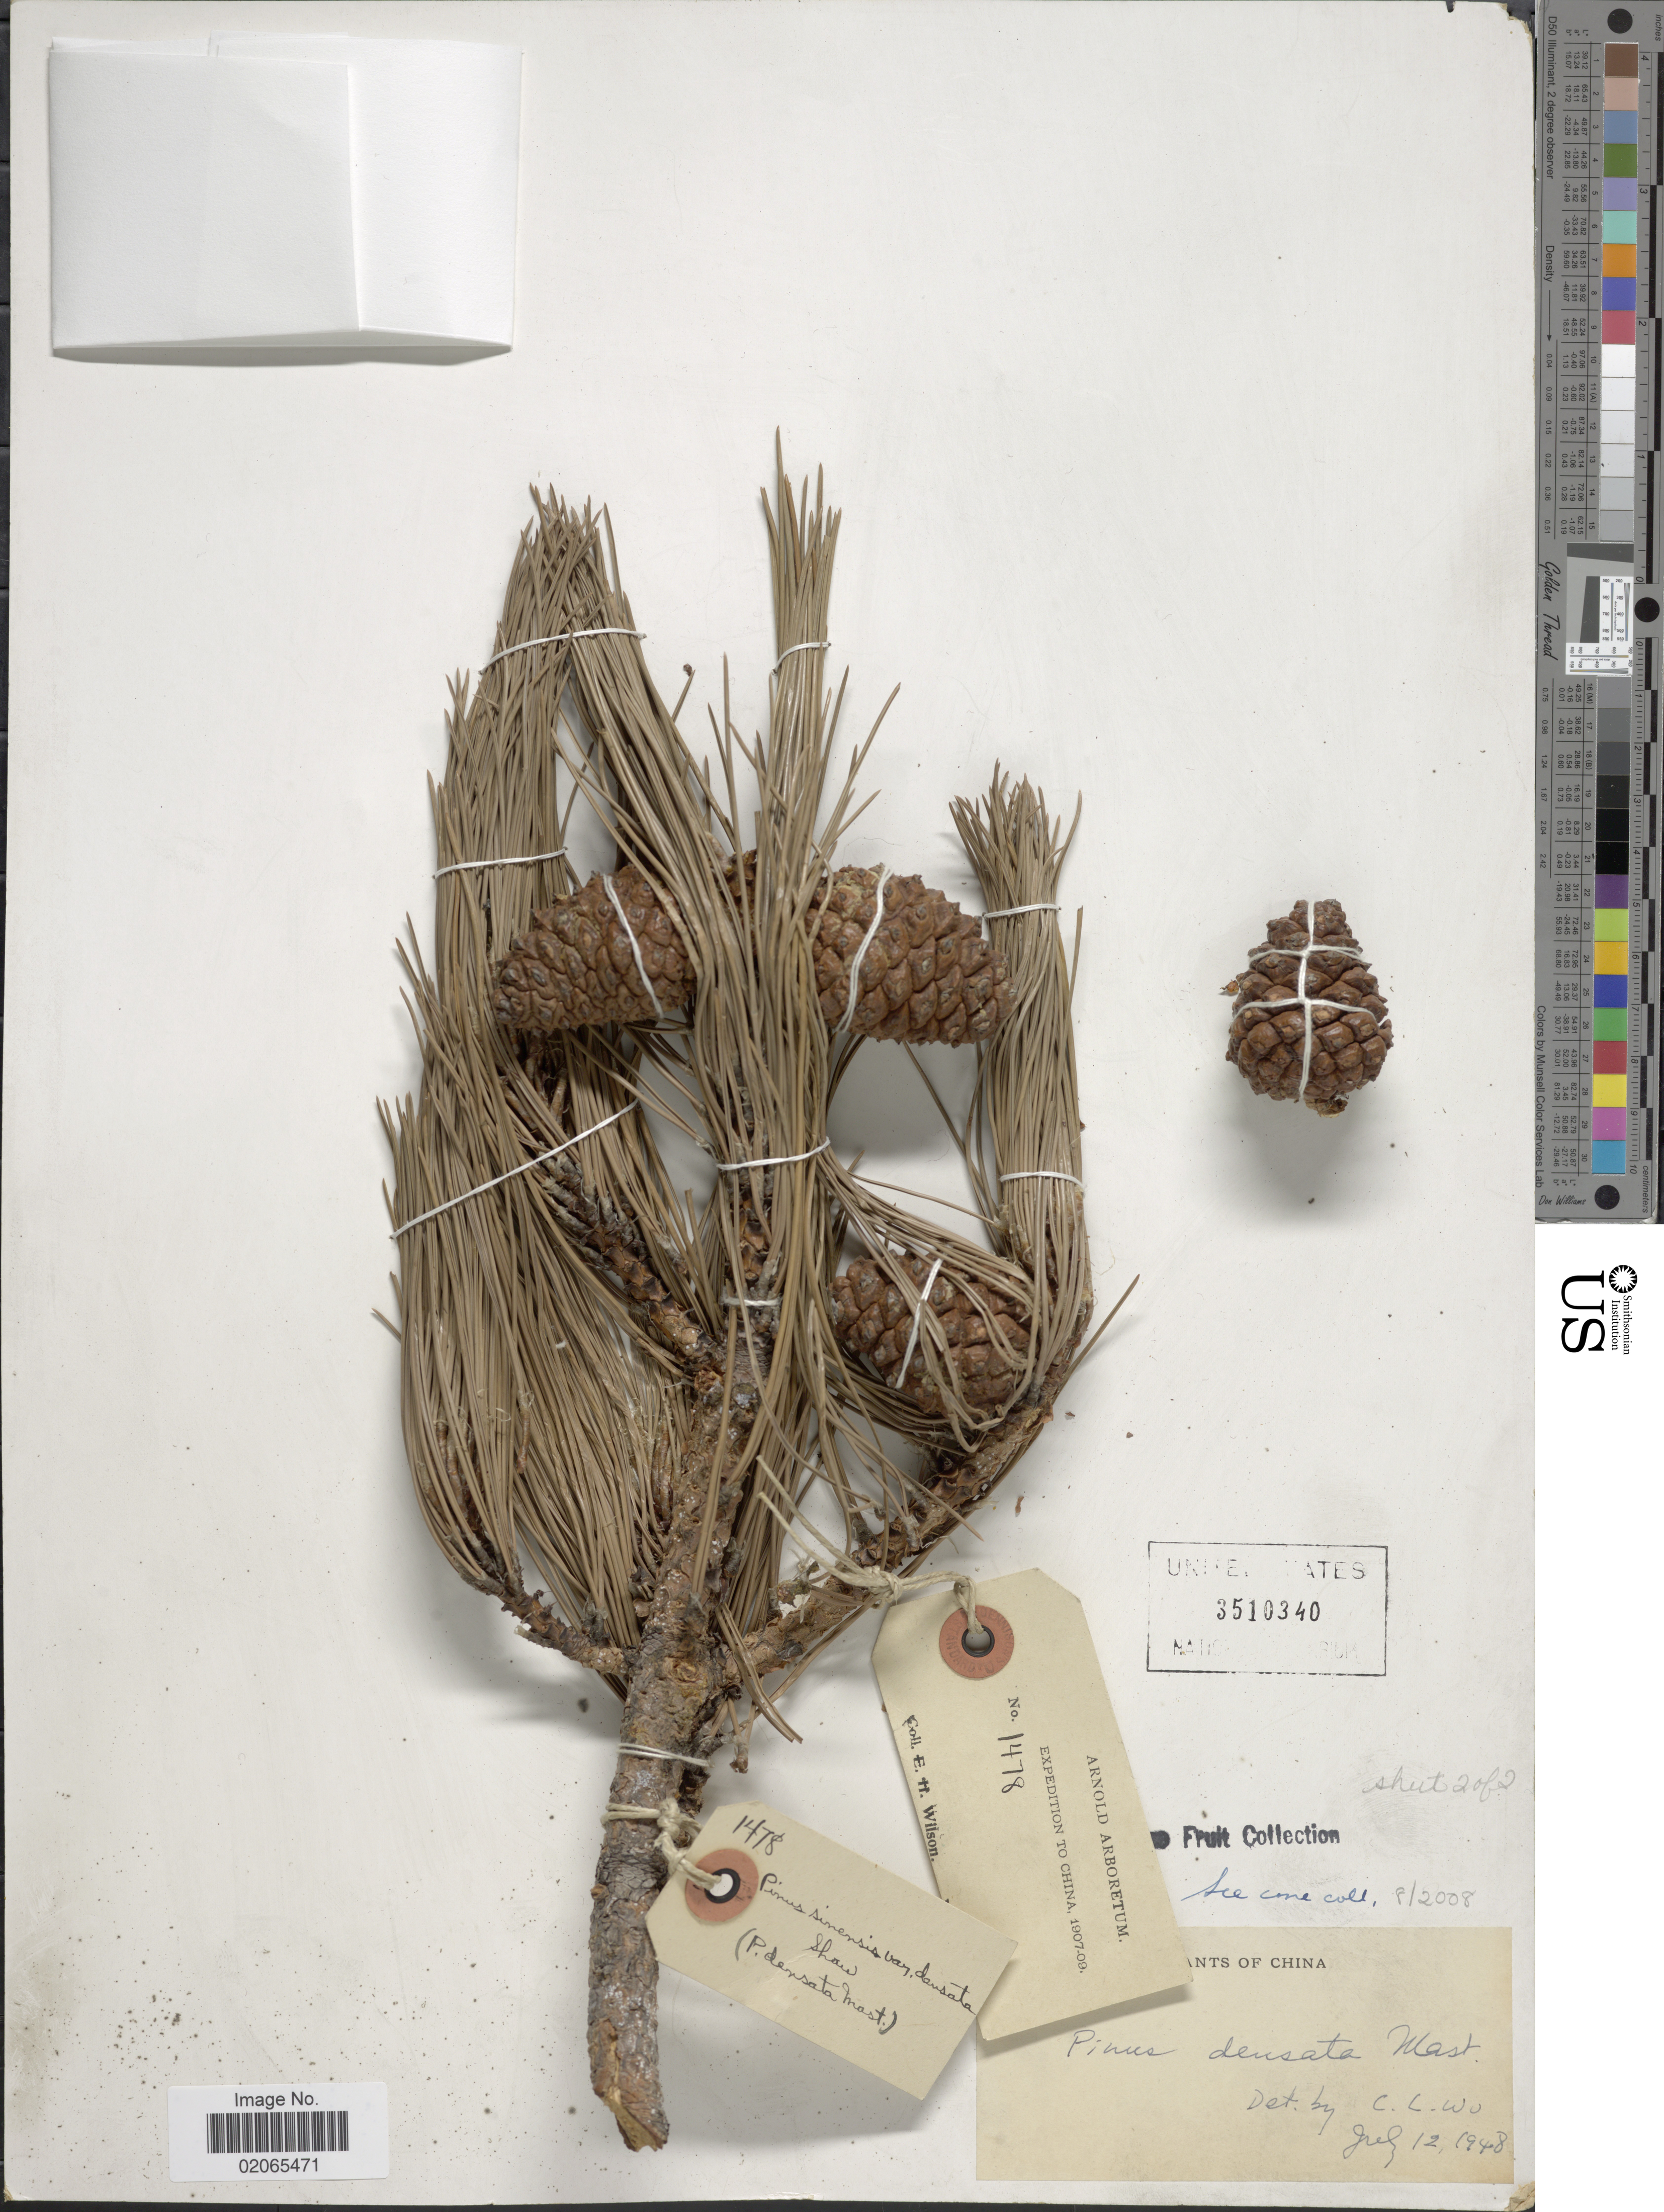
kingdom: Plantae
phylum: Tracheophyta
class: Pinopsida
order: Pinales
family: Pinaceae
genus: Pinus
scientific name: Pinus densata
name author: Mast.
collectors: E. Wilson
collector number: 1478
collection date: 1907/1909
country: China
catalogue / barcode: US 3510340